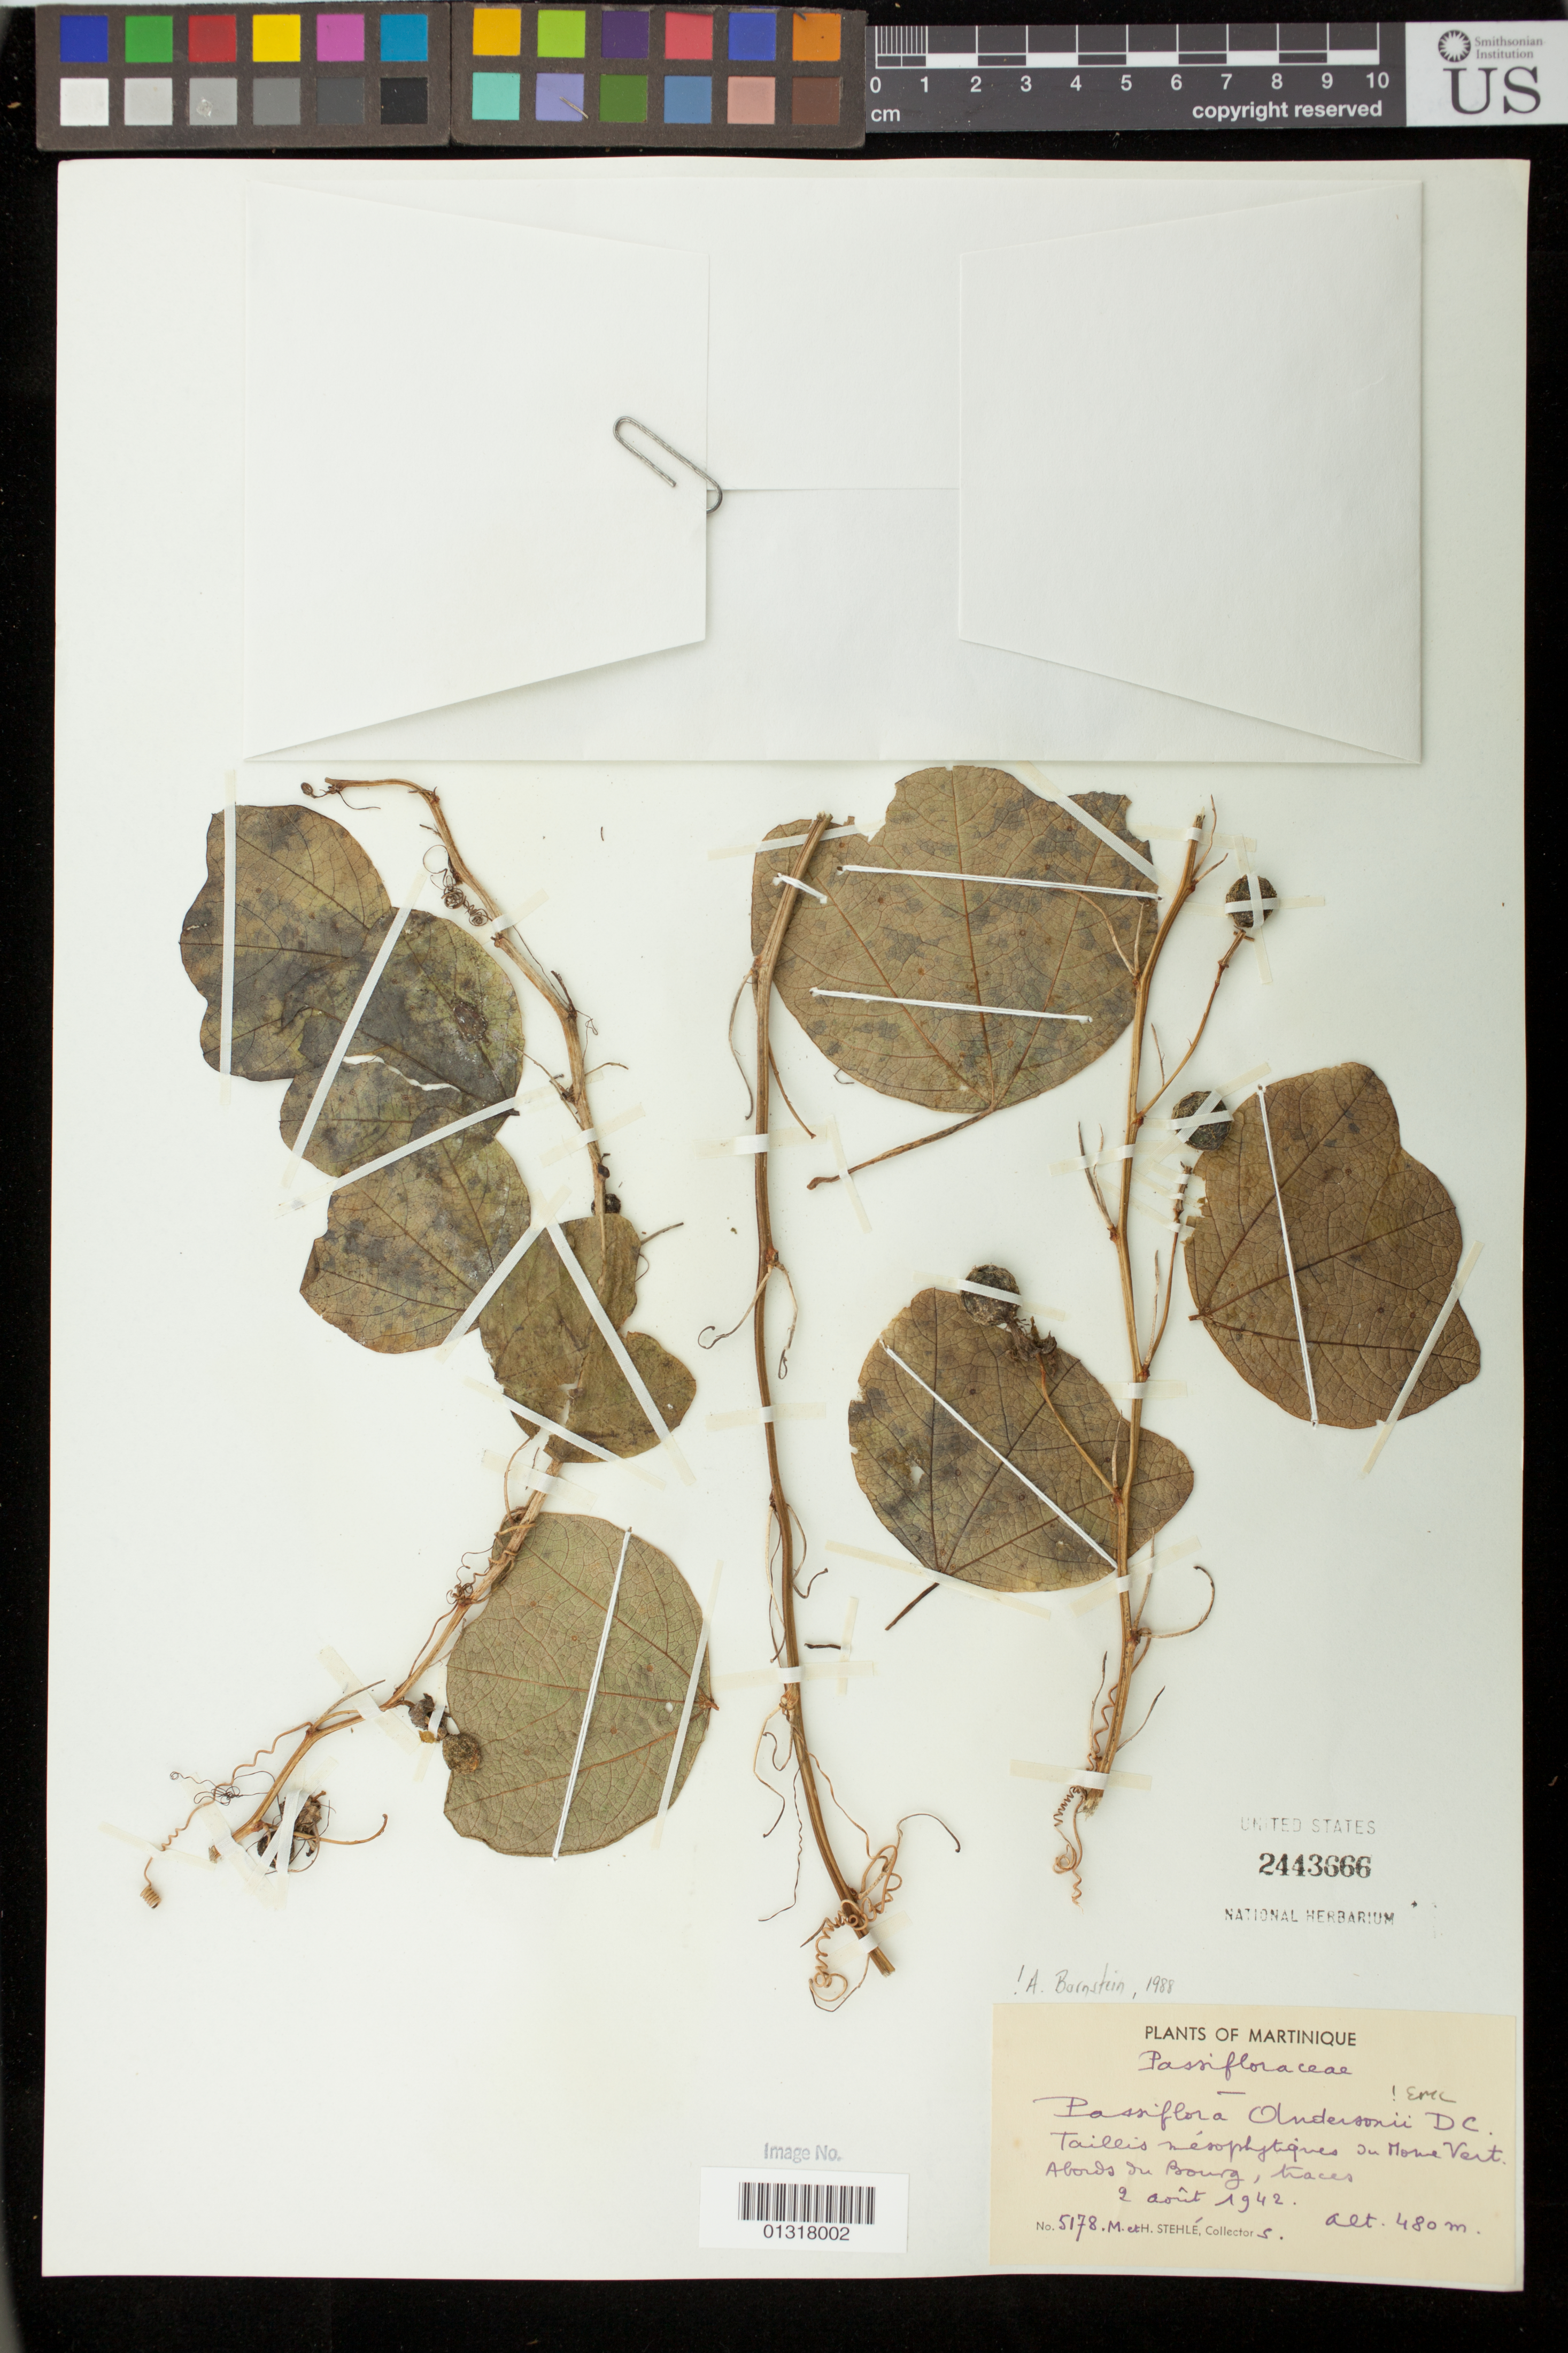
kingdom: Plantae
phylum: Tracheophyta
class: Magnoliopsida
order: Malpighiales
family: Passifloraceae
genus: Passiflora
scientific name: Passiflora andersonii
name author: DC.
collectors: H. Stehlé & M. Stehlé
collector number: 5178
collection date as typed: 02 Aug 1942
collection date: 1942-08-02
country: Martinique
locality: du Bourg du Mor--Vert.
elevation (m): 480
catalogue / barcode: US 2443666